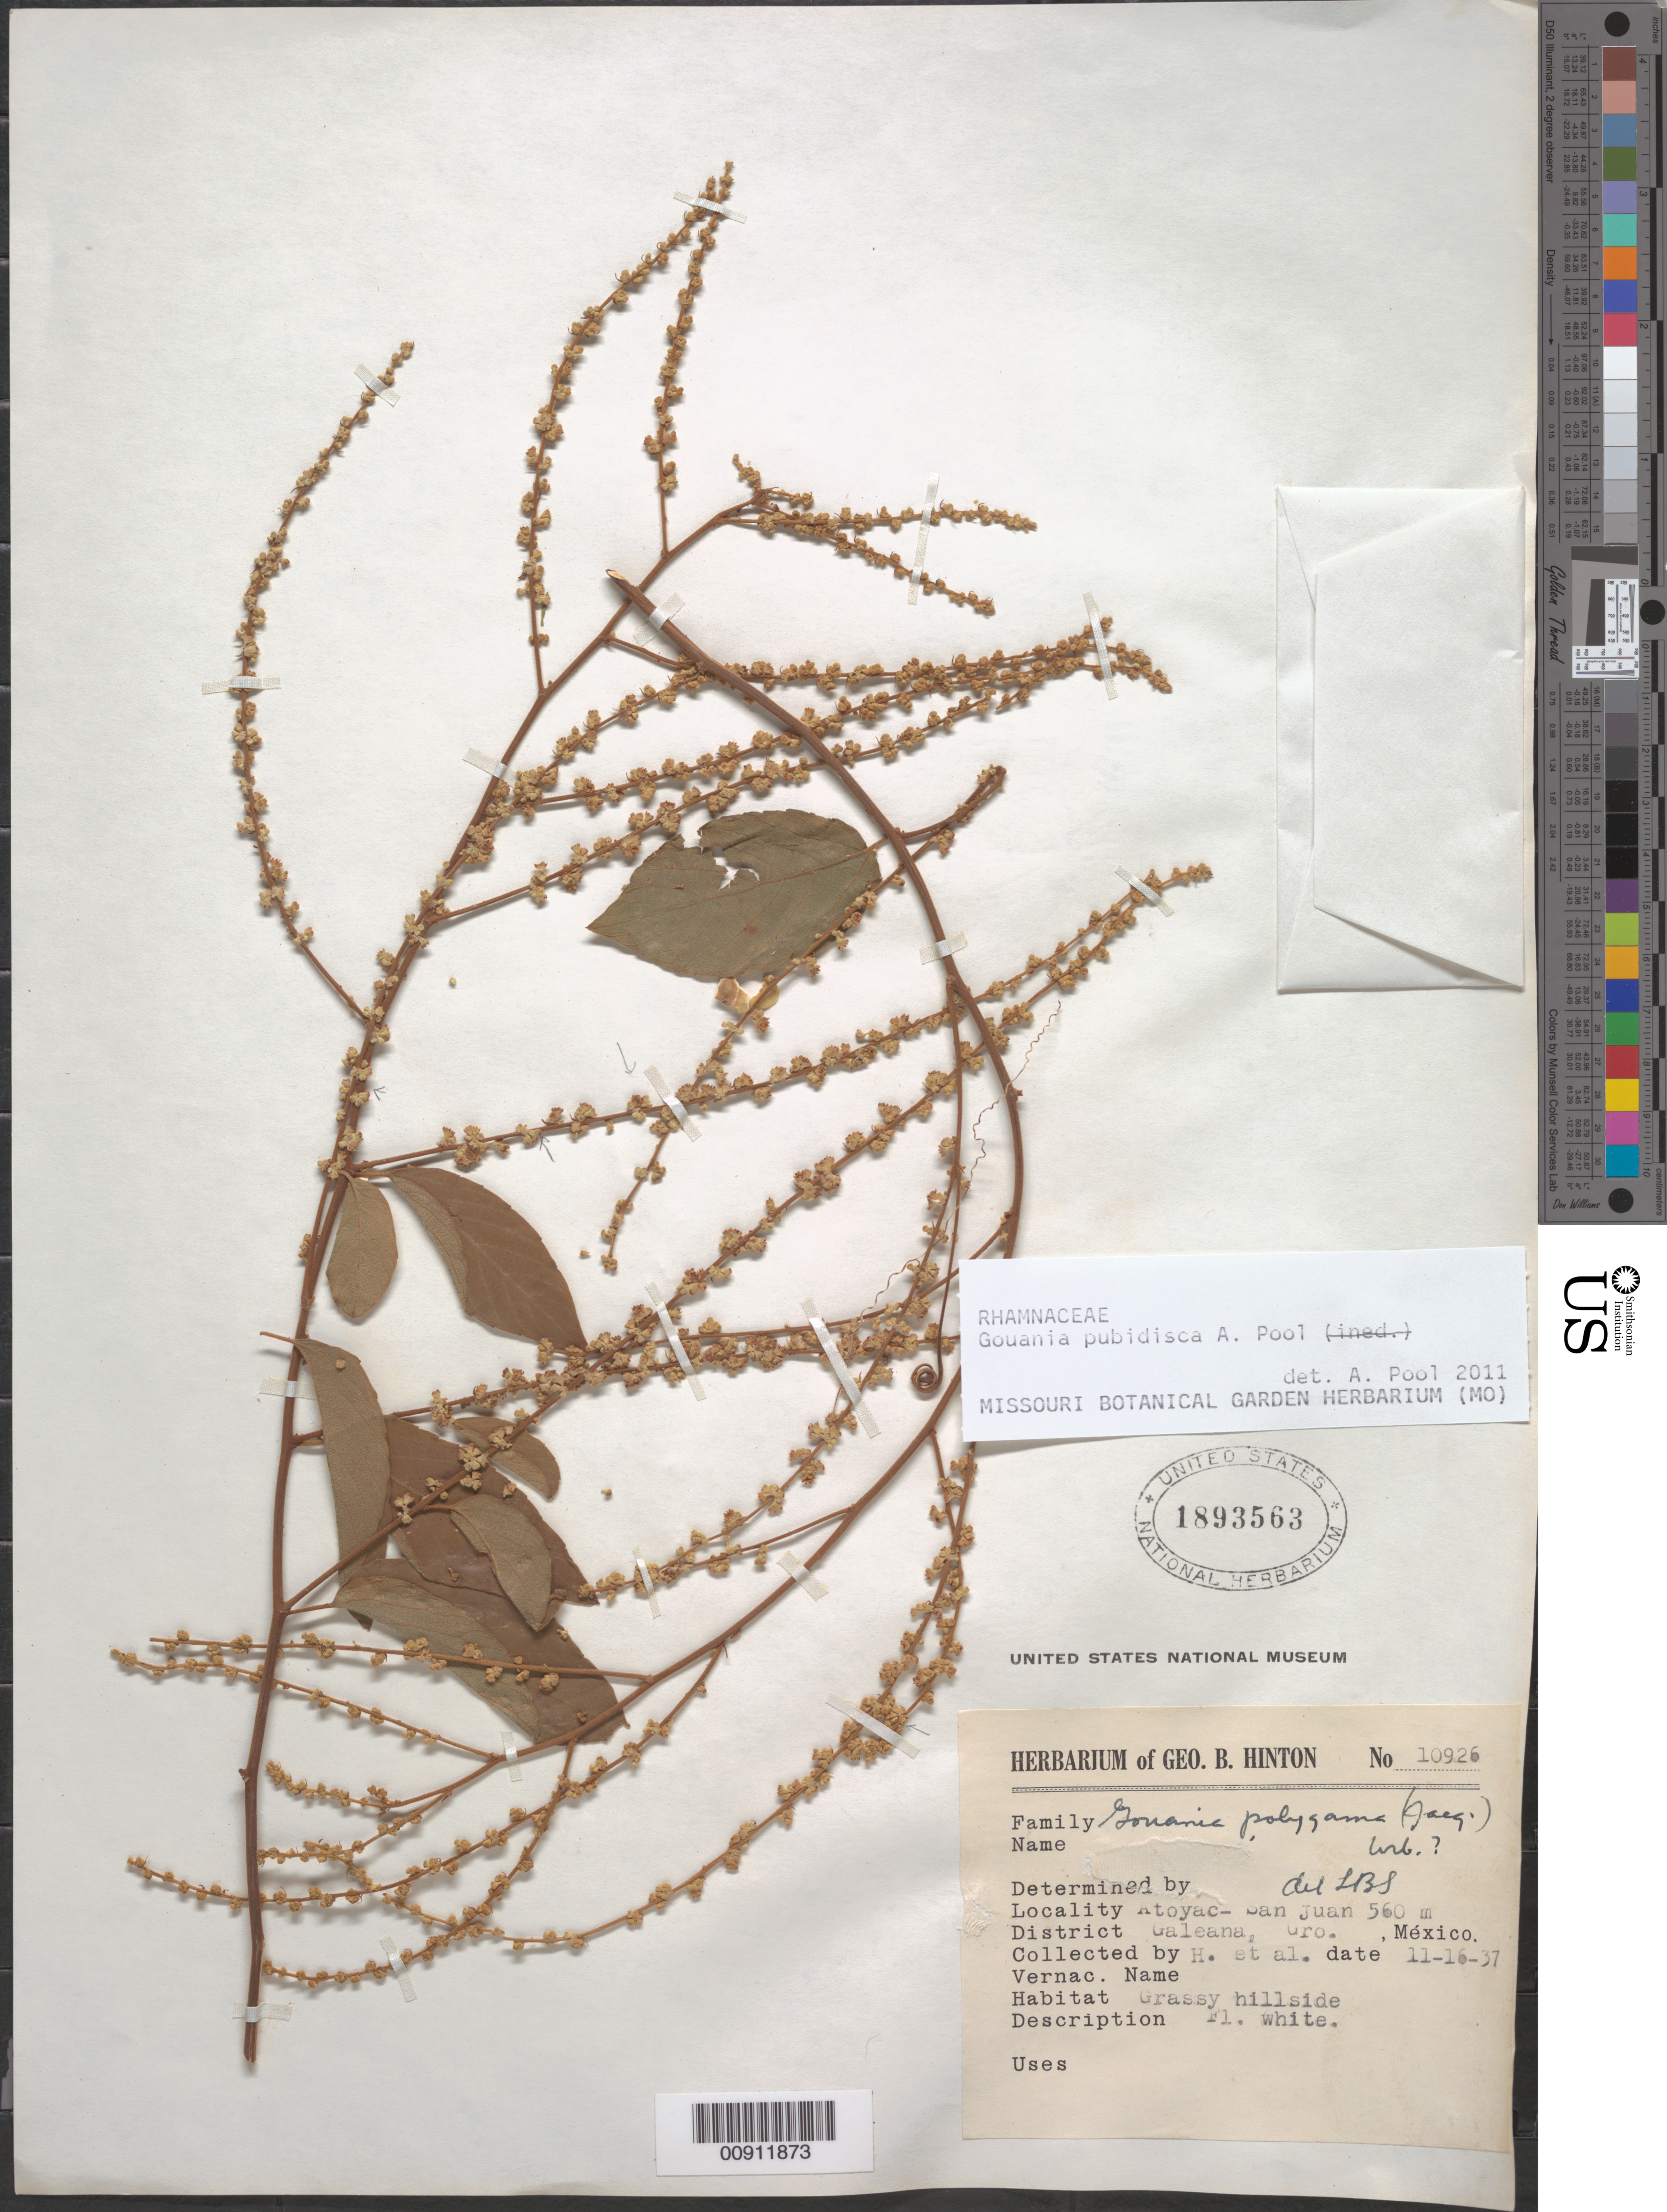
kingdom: Plantae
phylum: Tracheophyta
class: Magnoliopsida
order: Rosales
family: Rhamnaceae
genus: Gouania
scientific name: Gouania pubidisca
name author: A. Pool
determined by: Pool, A., (MO), Missouri Botanical Garden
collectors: G. B. Hinton & et al.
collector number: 10926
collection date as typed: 16 Nov 1937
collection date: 1937-11-16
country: Mexico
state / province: Guerrero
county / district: Galeana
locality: Atoyac - San Juan, District Galeana, Guerrero.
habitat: Grassy hillside.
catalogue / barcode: US 1893563